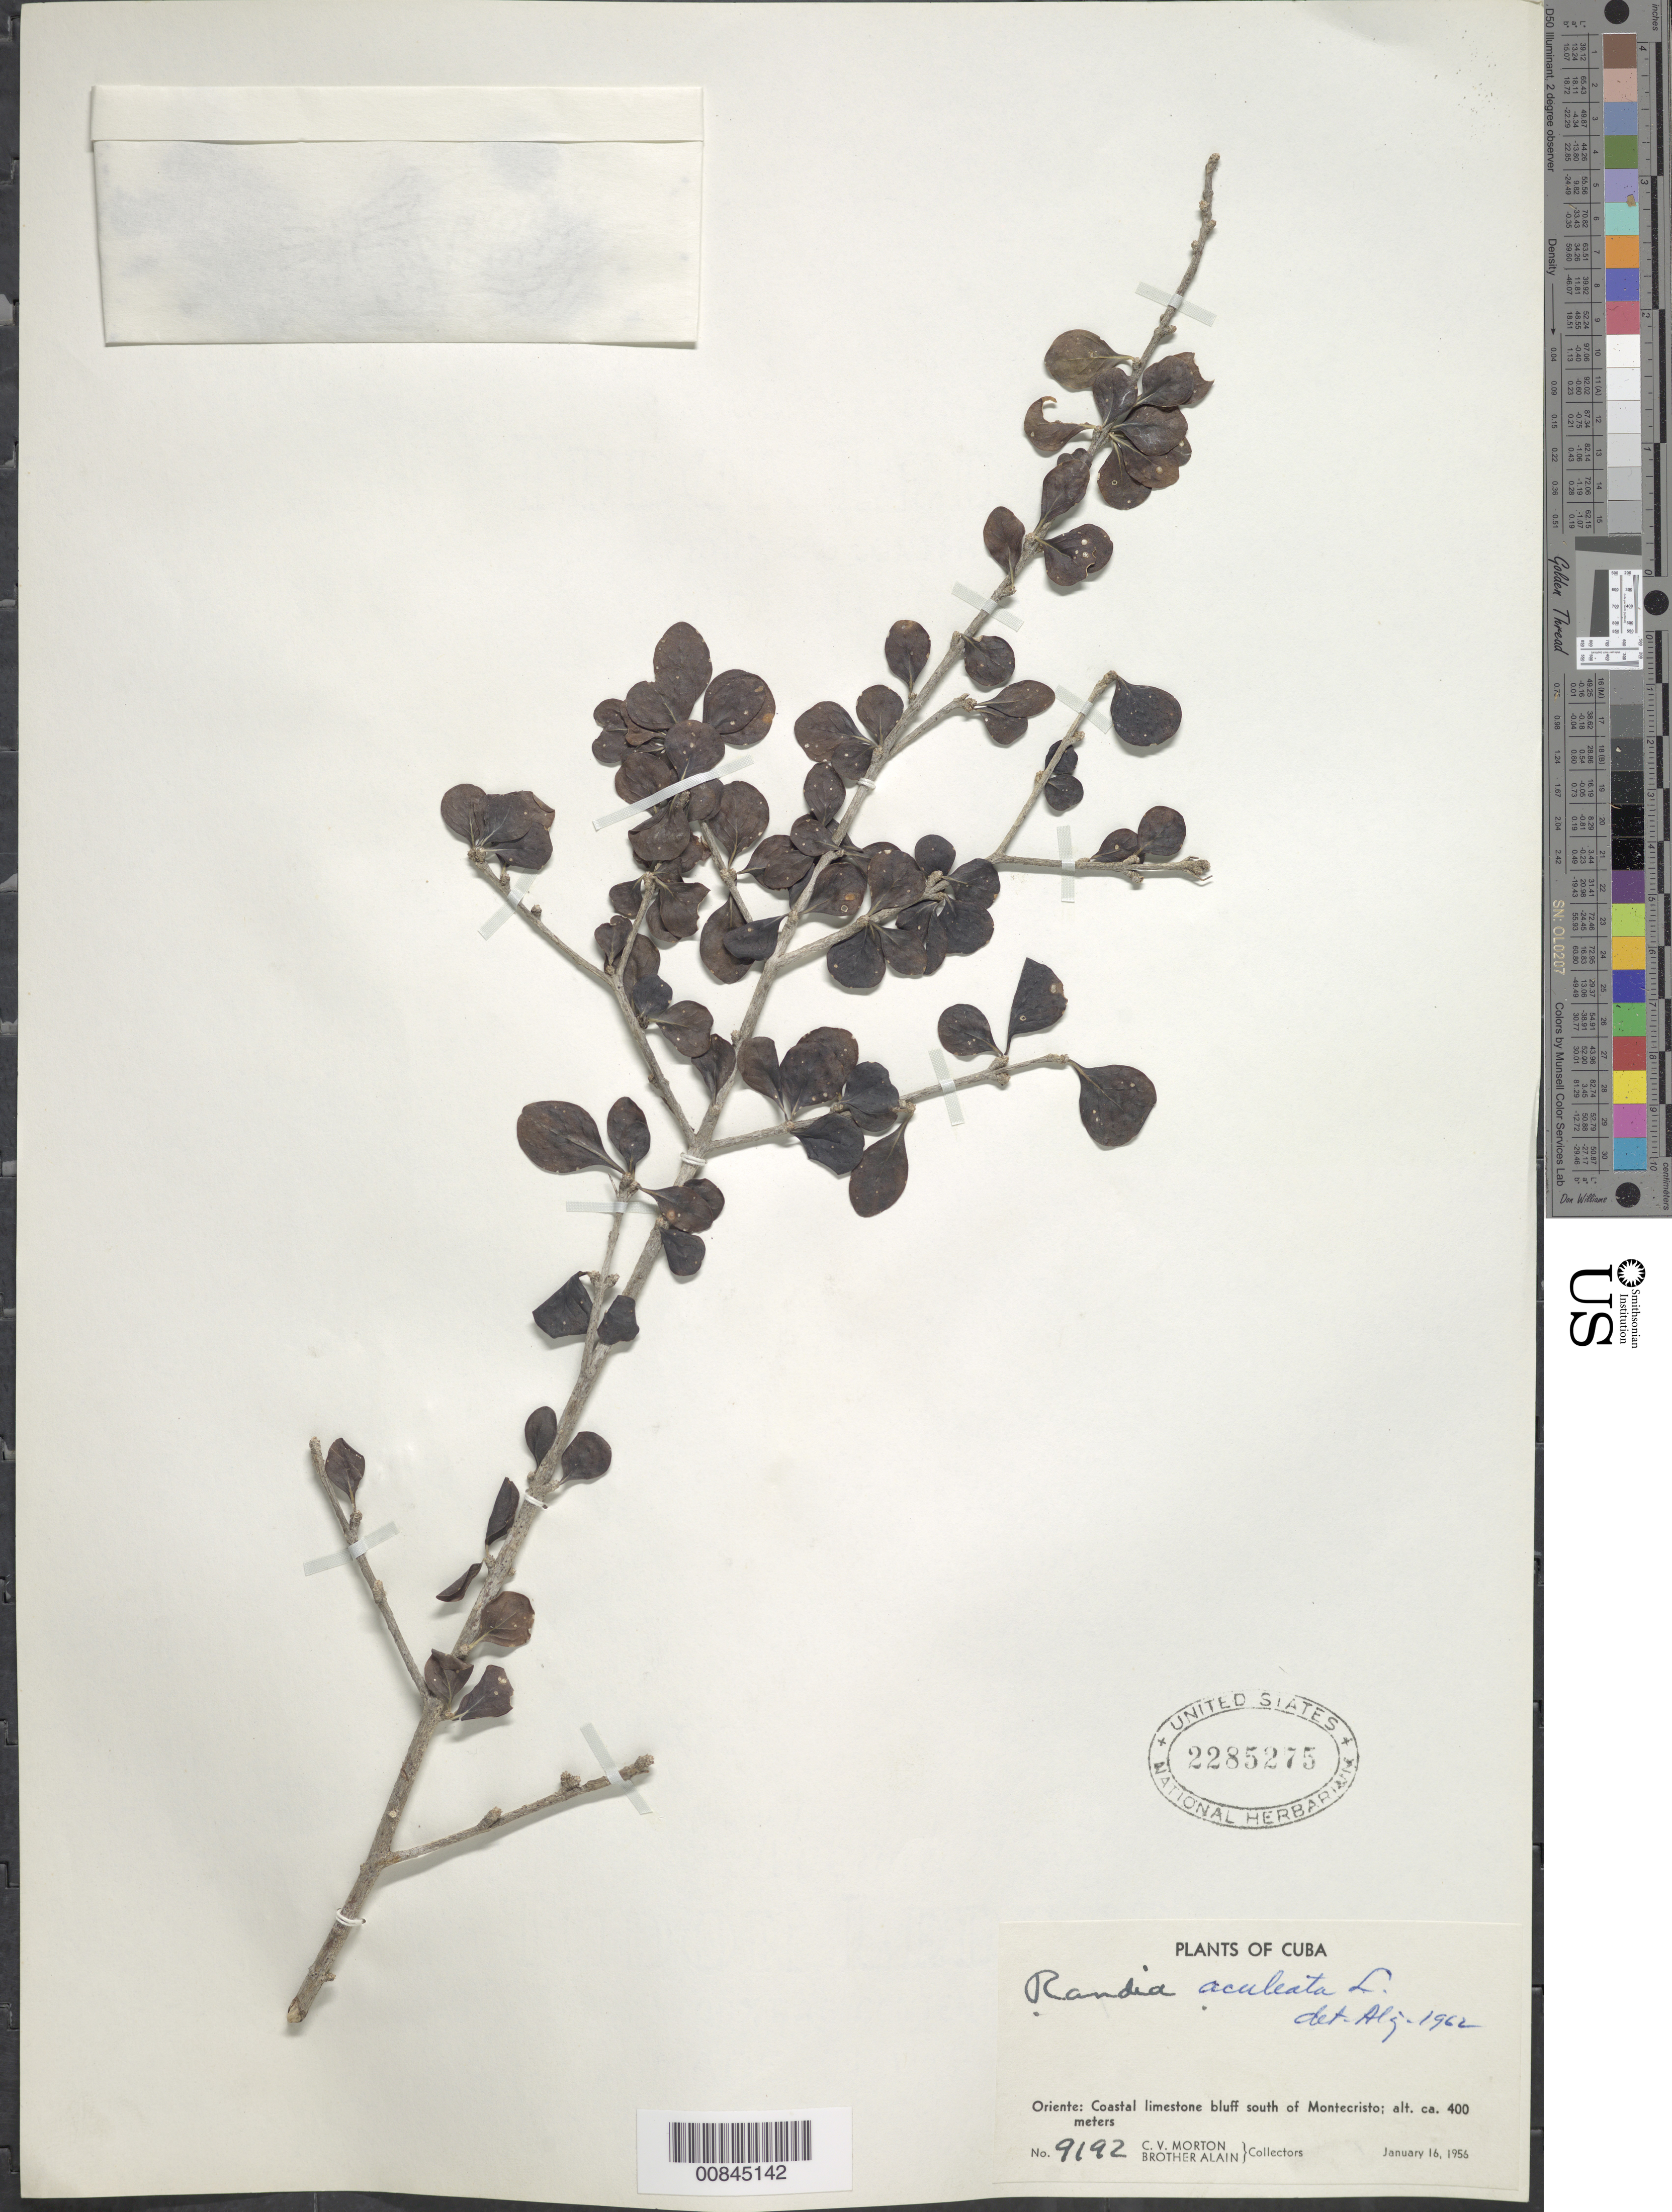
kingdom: Plantae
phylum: Tracheophyta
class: Magnoliopsida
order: Gentianales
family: Rubiaceae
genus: Randia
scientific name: Randia aculeata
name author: L.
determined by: Liogier, Alain H.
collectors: C. V. Morton & A. H. Liogier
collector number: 9192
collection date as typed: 16 Jan 1956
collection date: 1956-01-16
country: Cuba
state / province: Oriente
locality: Coastal bluff south of Montecristo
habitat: Coastal limestone bluff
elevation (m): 400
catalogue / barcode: US 2285275